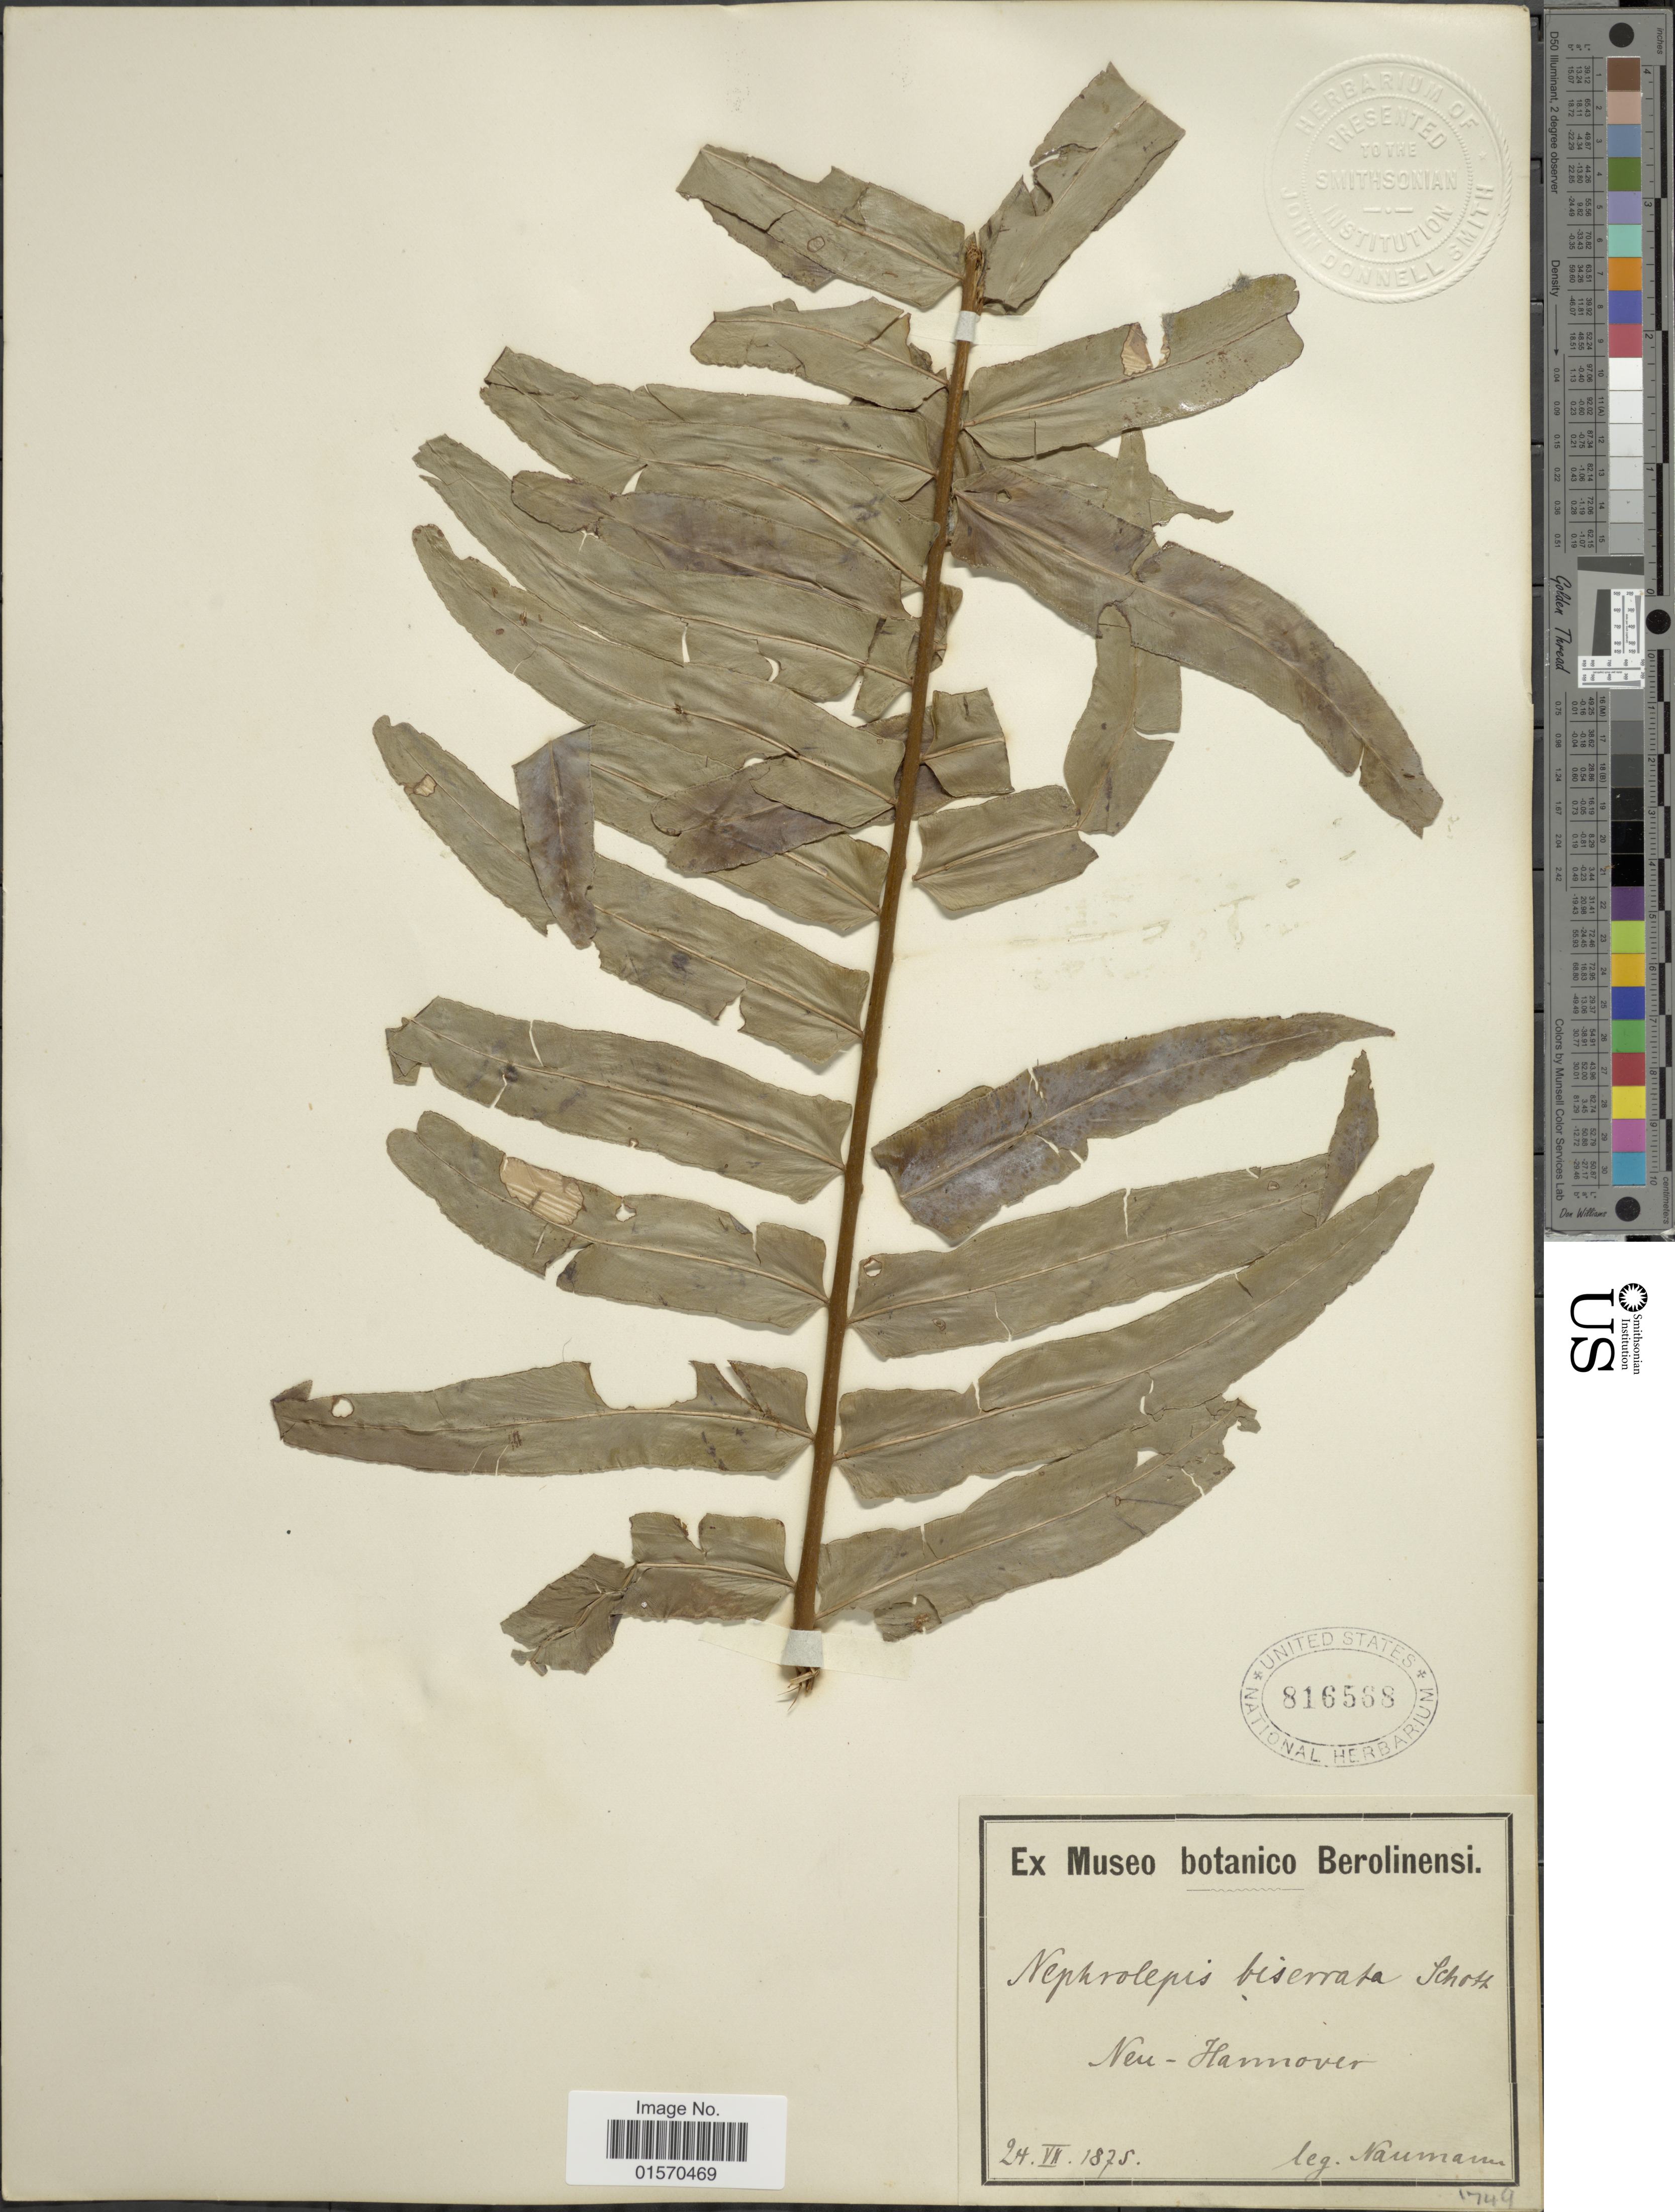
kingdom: Plantae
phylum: Tracheophyta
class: Polypodiopsida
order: Polypodiales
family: Nephrolepidaceae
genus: Nephrolepis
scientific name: Nephrolepis biserrata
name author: (Sw.) Schott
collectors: -. Naumann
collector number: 1749?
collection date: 1875-07-24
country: Germany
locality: Neu - Hannover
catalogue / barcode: US 816568